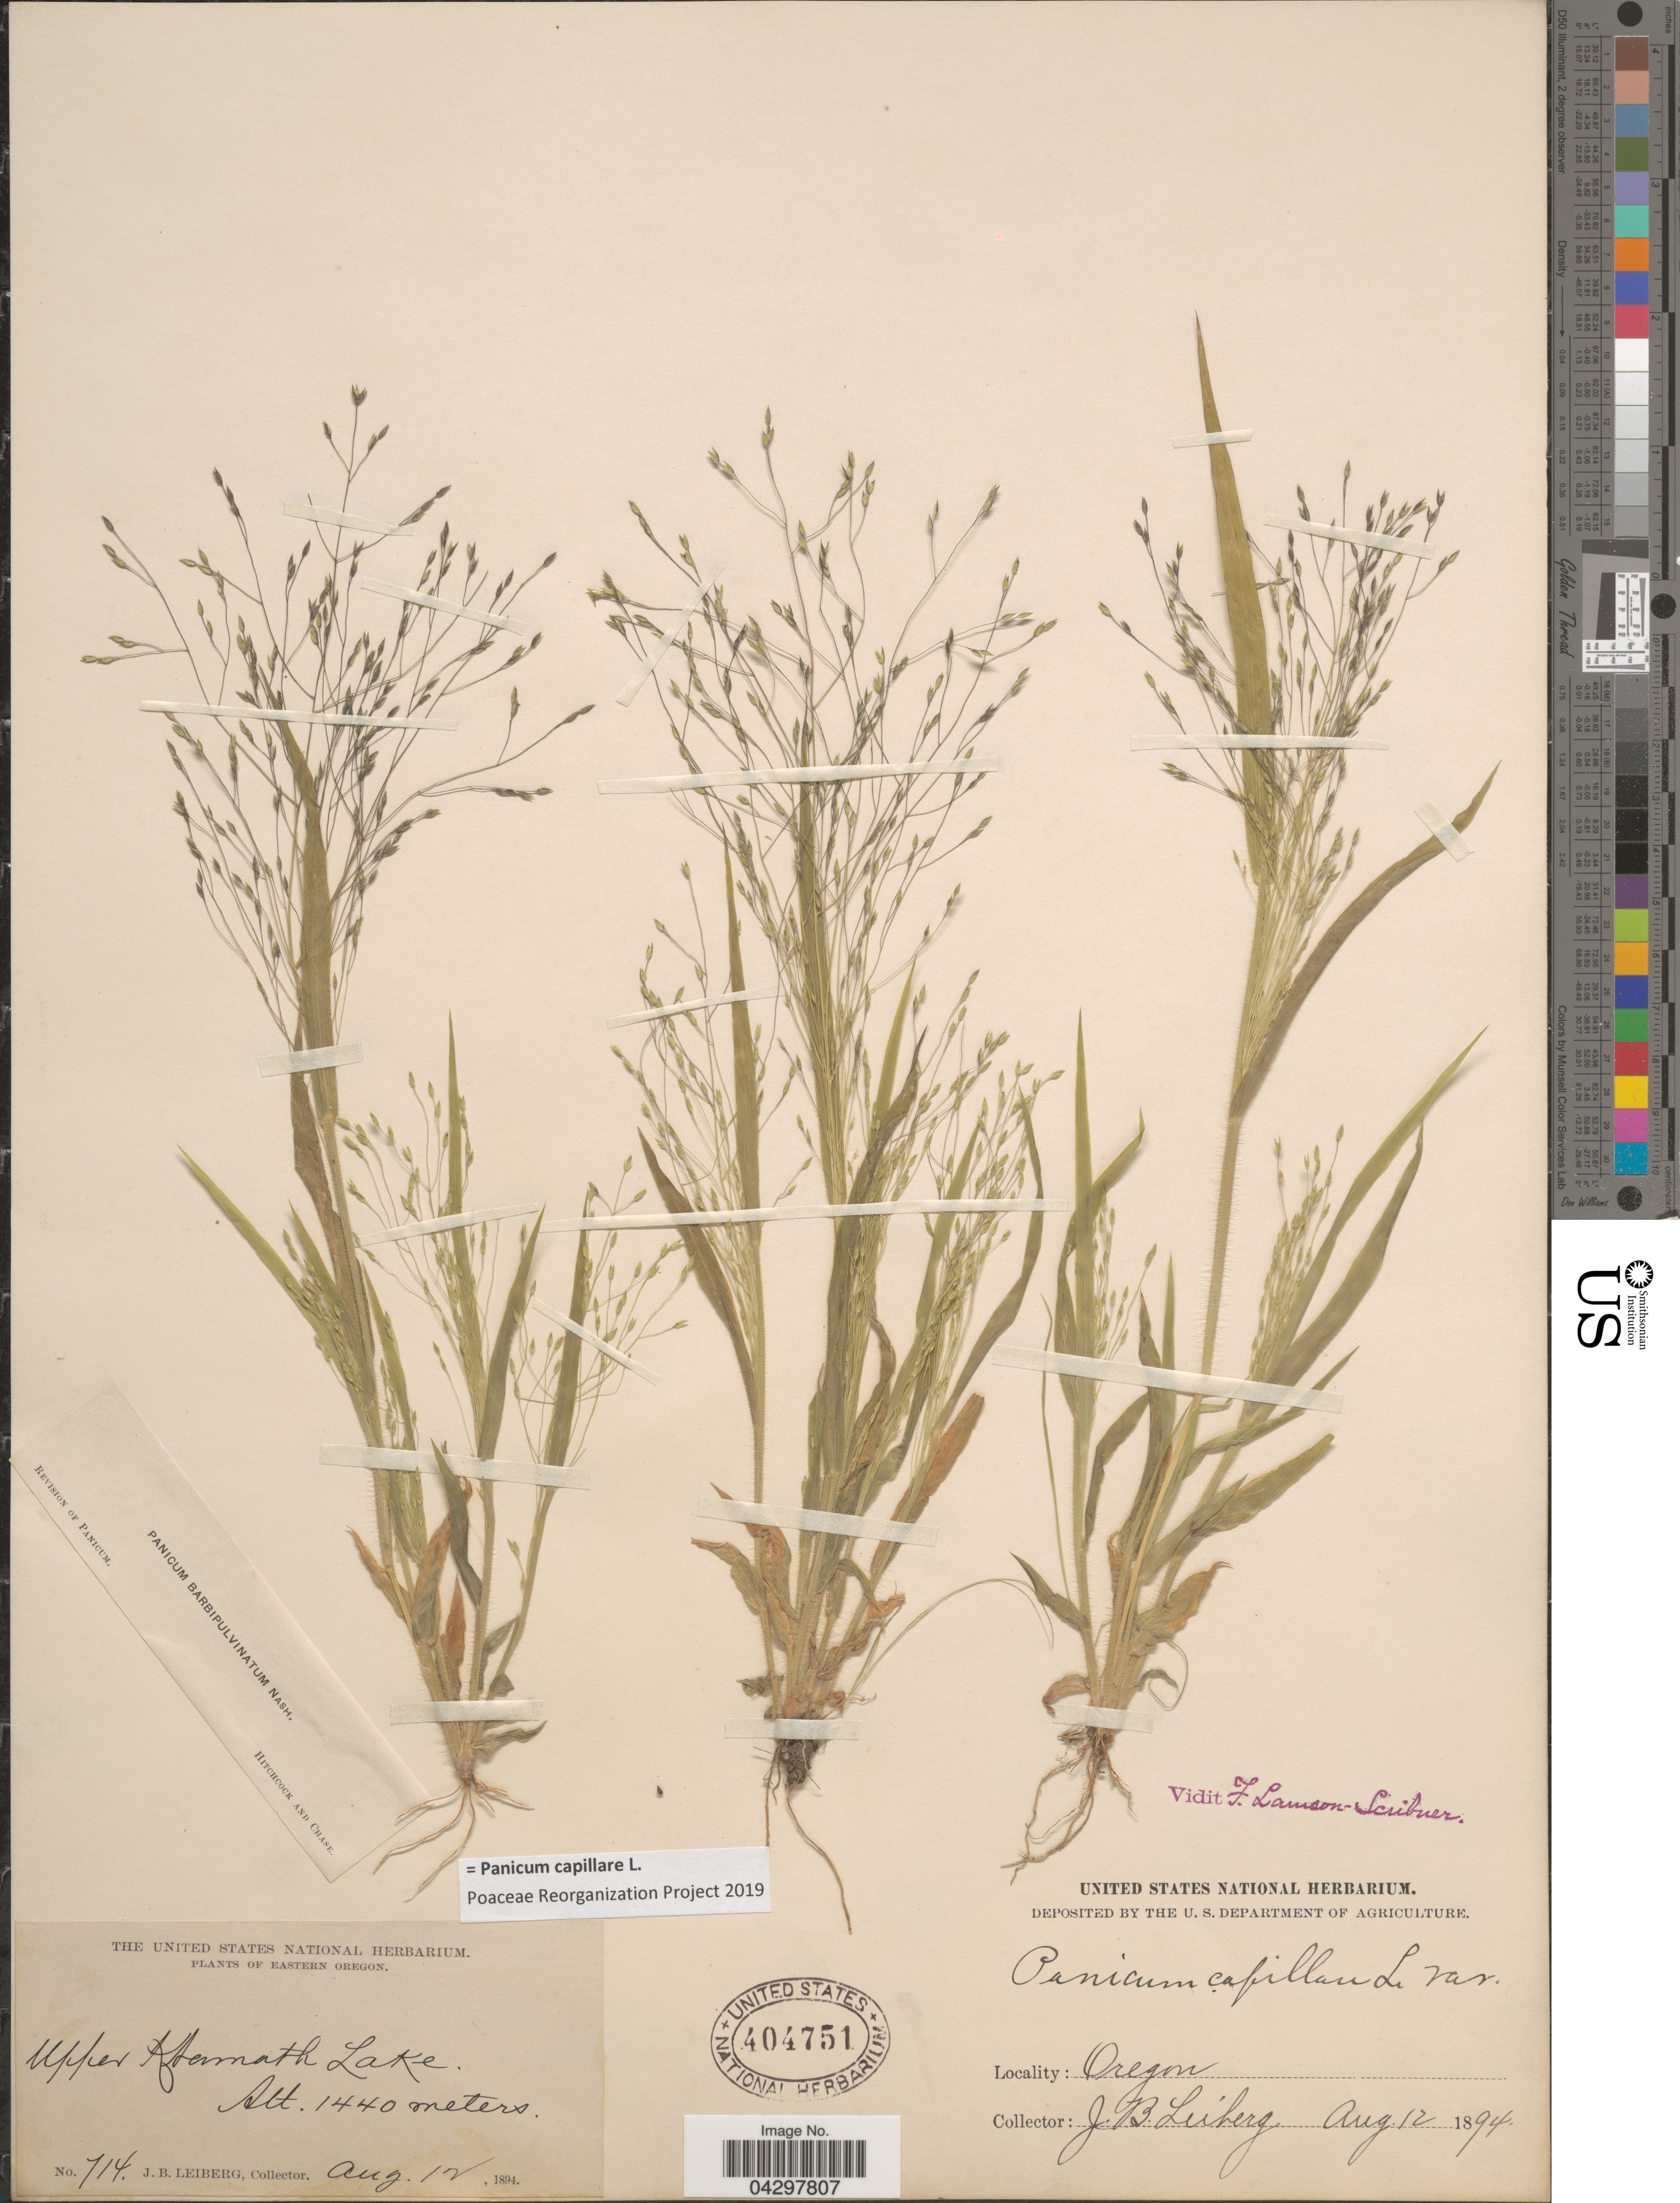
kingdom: Plantae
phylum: Tracheophyta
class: Liliopsida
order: Poales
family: Poaceae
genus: Panicum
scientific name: Panicum capillare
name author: L.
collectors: J. B. Leiberg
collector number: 714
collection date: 1894-08-12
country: United States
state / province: Oregon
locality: Eastern Oregon. Upper Klamath Lake.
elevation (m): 1440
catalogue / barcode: US 404751